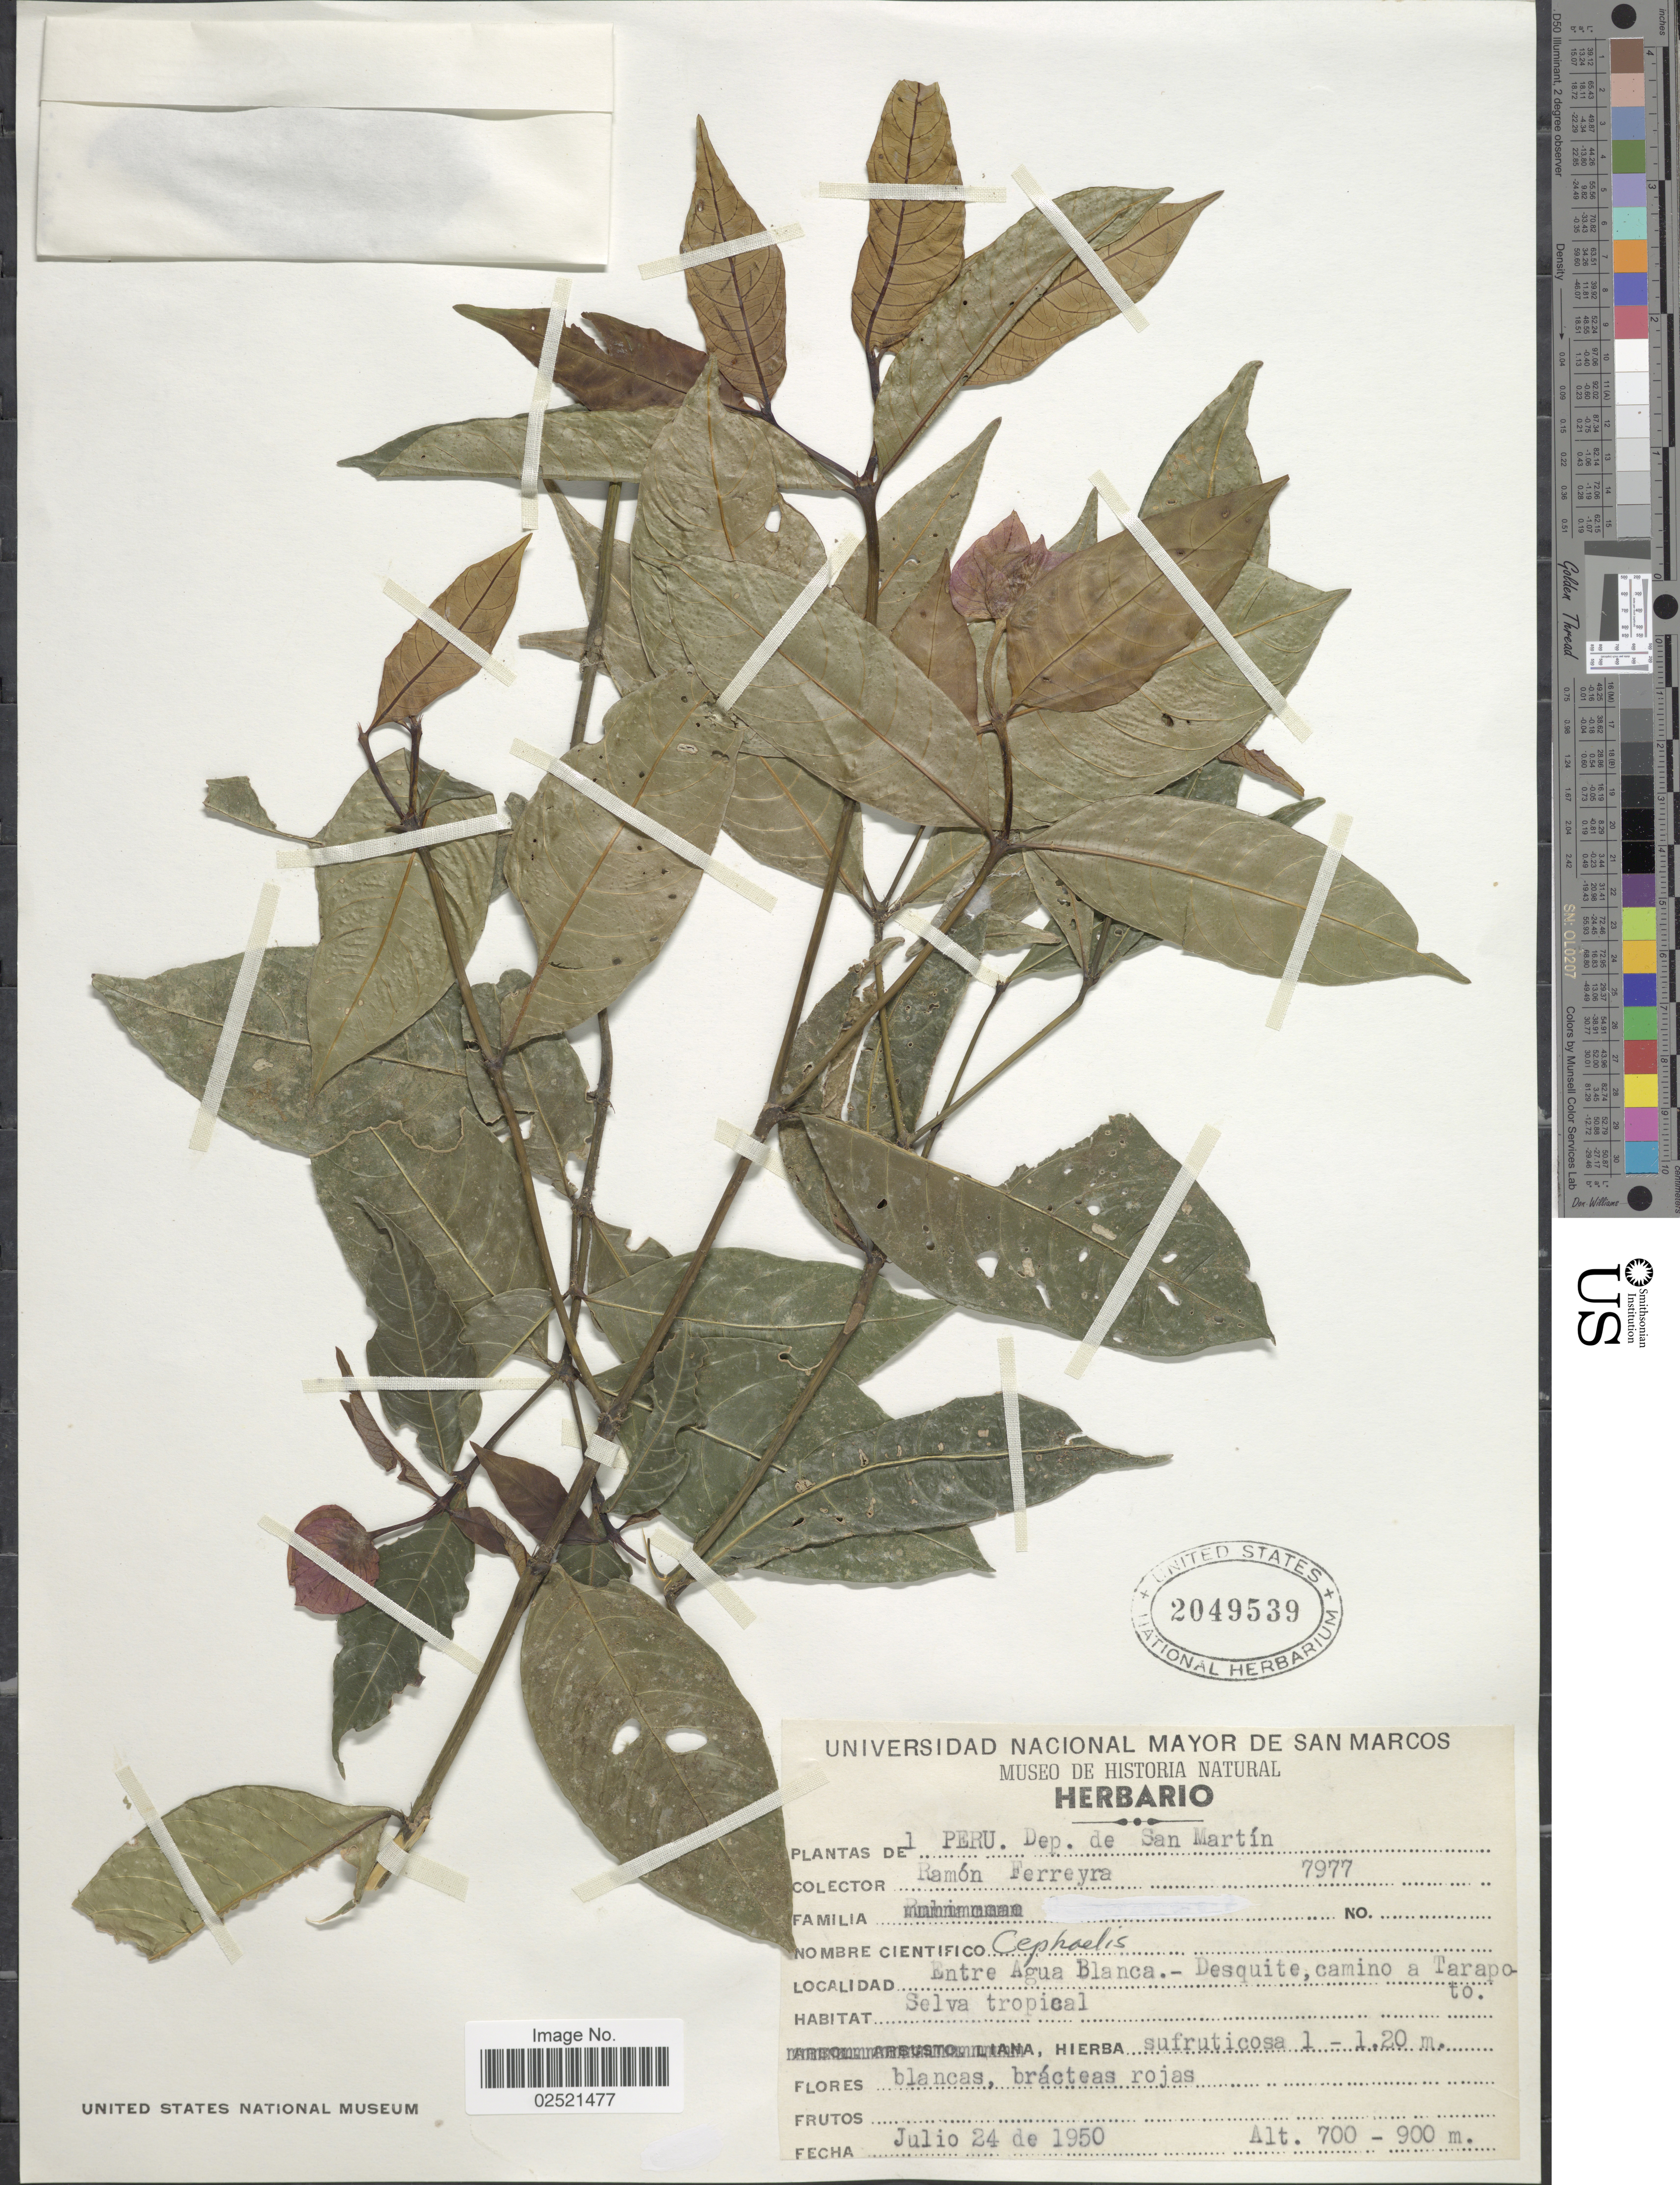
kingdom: Plantae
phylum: Tracheophyta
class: Magnoliopsida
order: Gentianales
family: Rubiaceae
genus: Psychotria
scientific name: Psychotria ostreophora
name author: (Wernham) C.M. Taylor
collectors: R. A. Ferreyra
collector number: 7977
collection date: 1950-07-24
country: Peru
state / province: San Martín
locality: Entre Agua Blanca-Desquite, camino a Tarapoto.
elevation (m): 700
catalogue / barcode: US 2049539